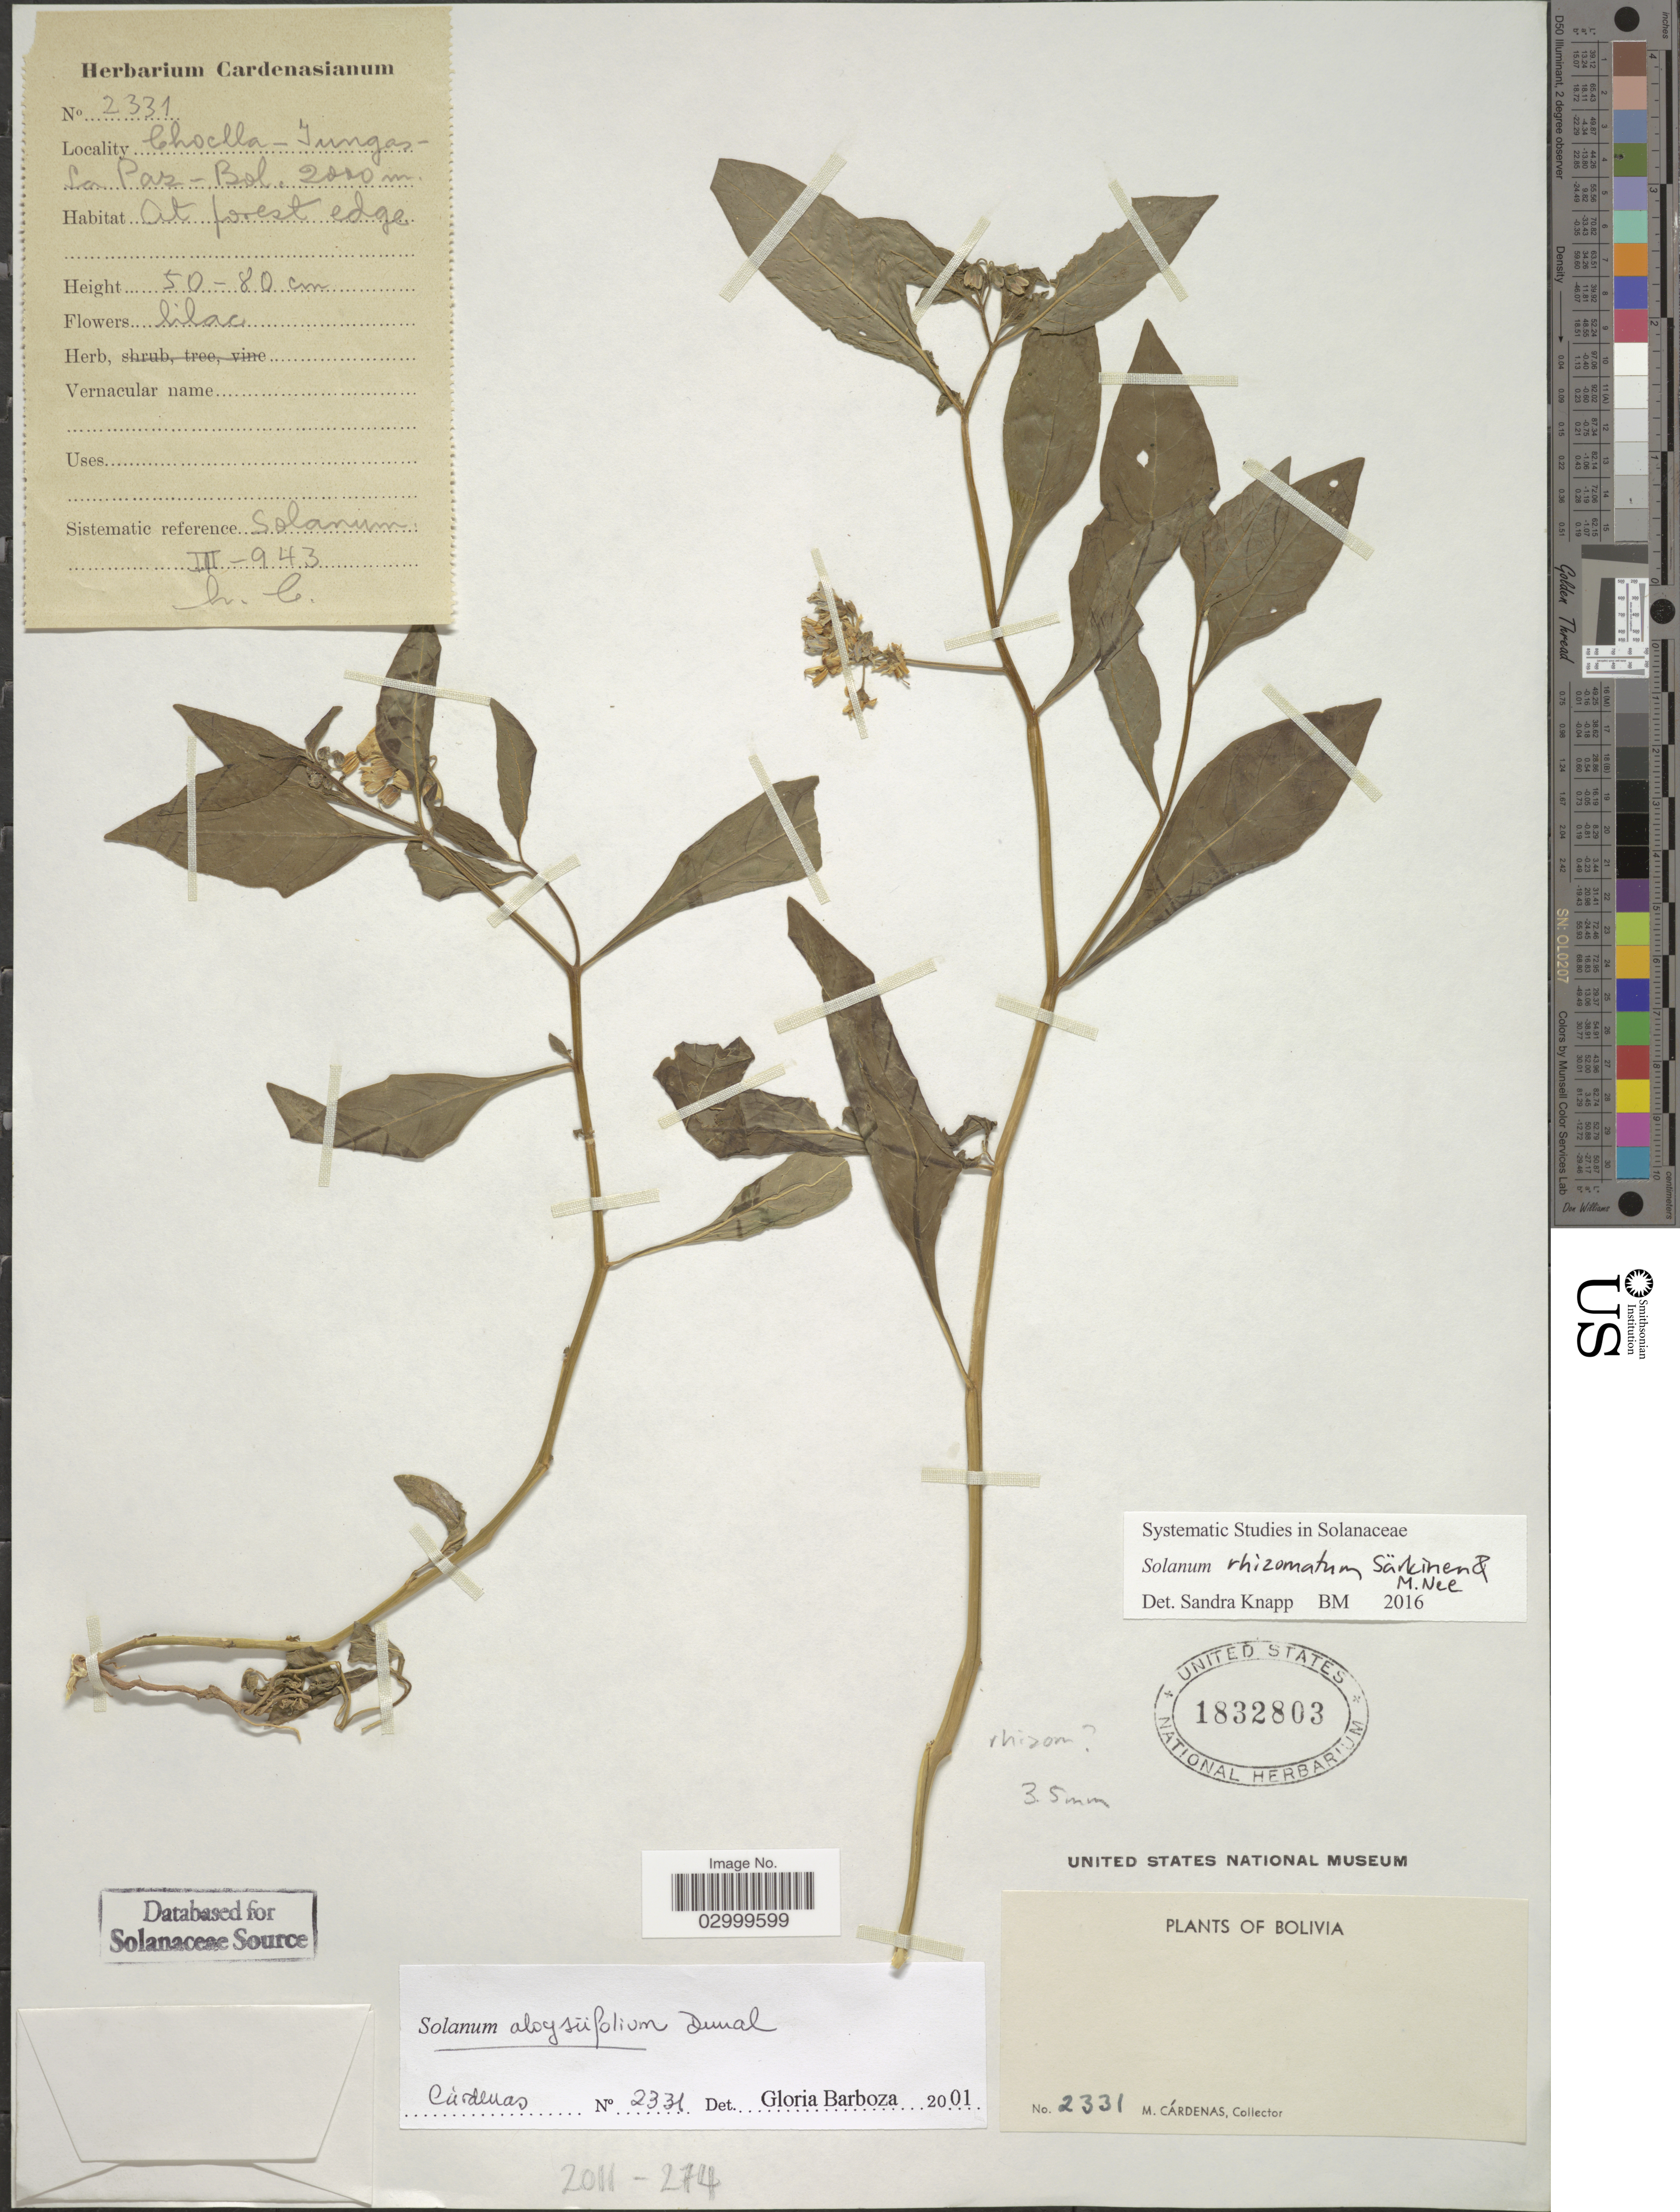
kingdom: Plantae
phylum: Tracheophyta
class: Magnoliopsida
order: Solanales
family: Solanaceae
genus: Solanum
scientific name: Solanum rhizomatum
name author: Särkinen & M. Nee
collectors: M. Cárdenas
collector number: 2331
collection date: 1943-03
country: Bolivia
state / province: La Paz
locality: Choclla-Yungas.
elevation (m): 2000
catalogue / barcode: US 1832803